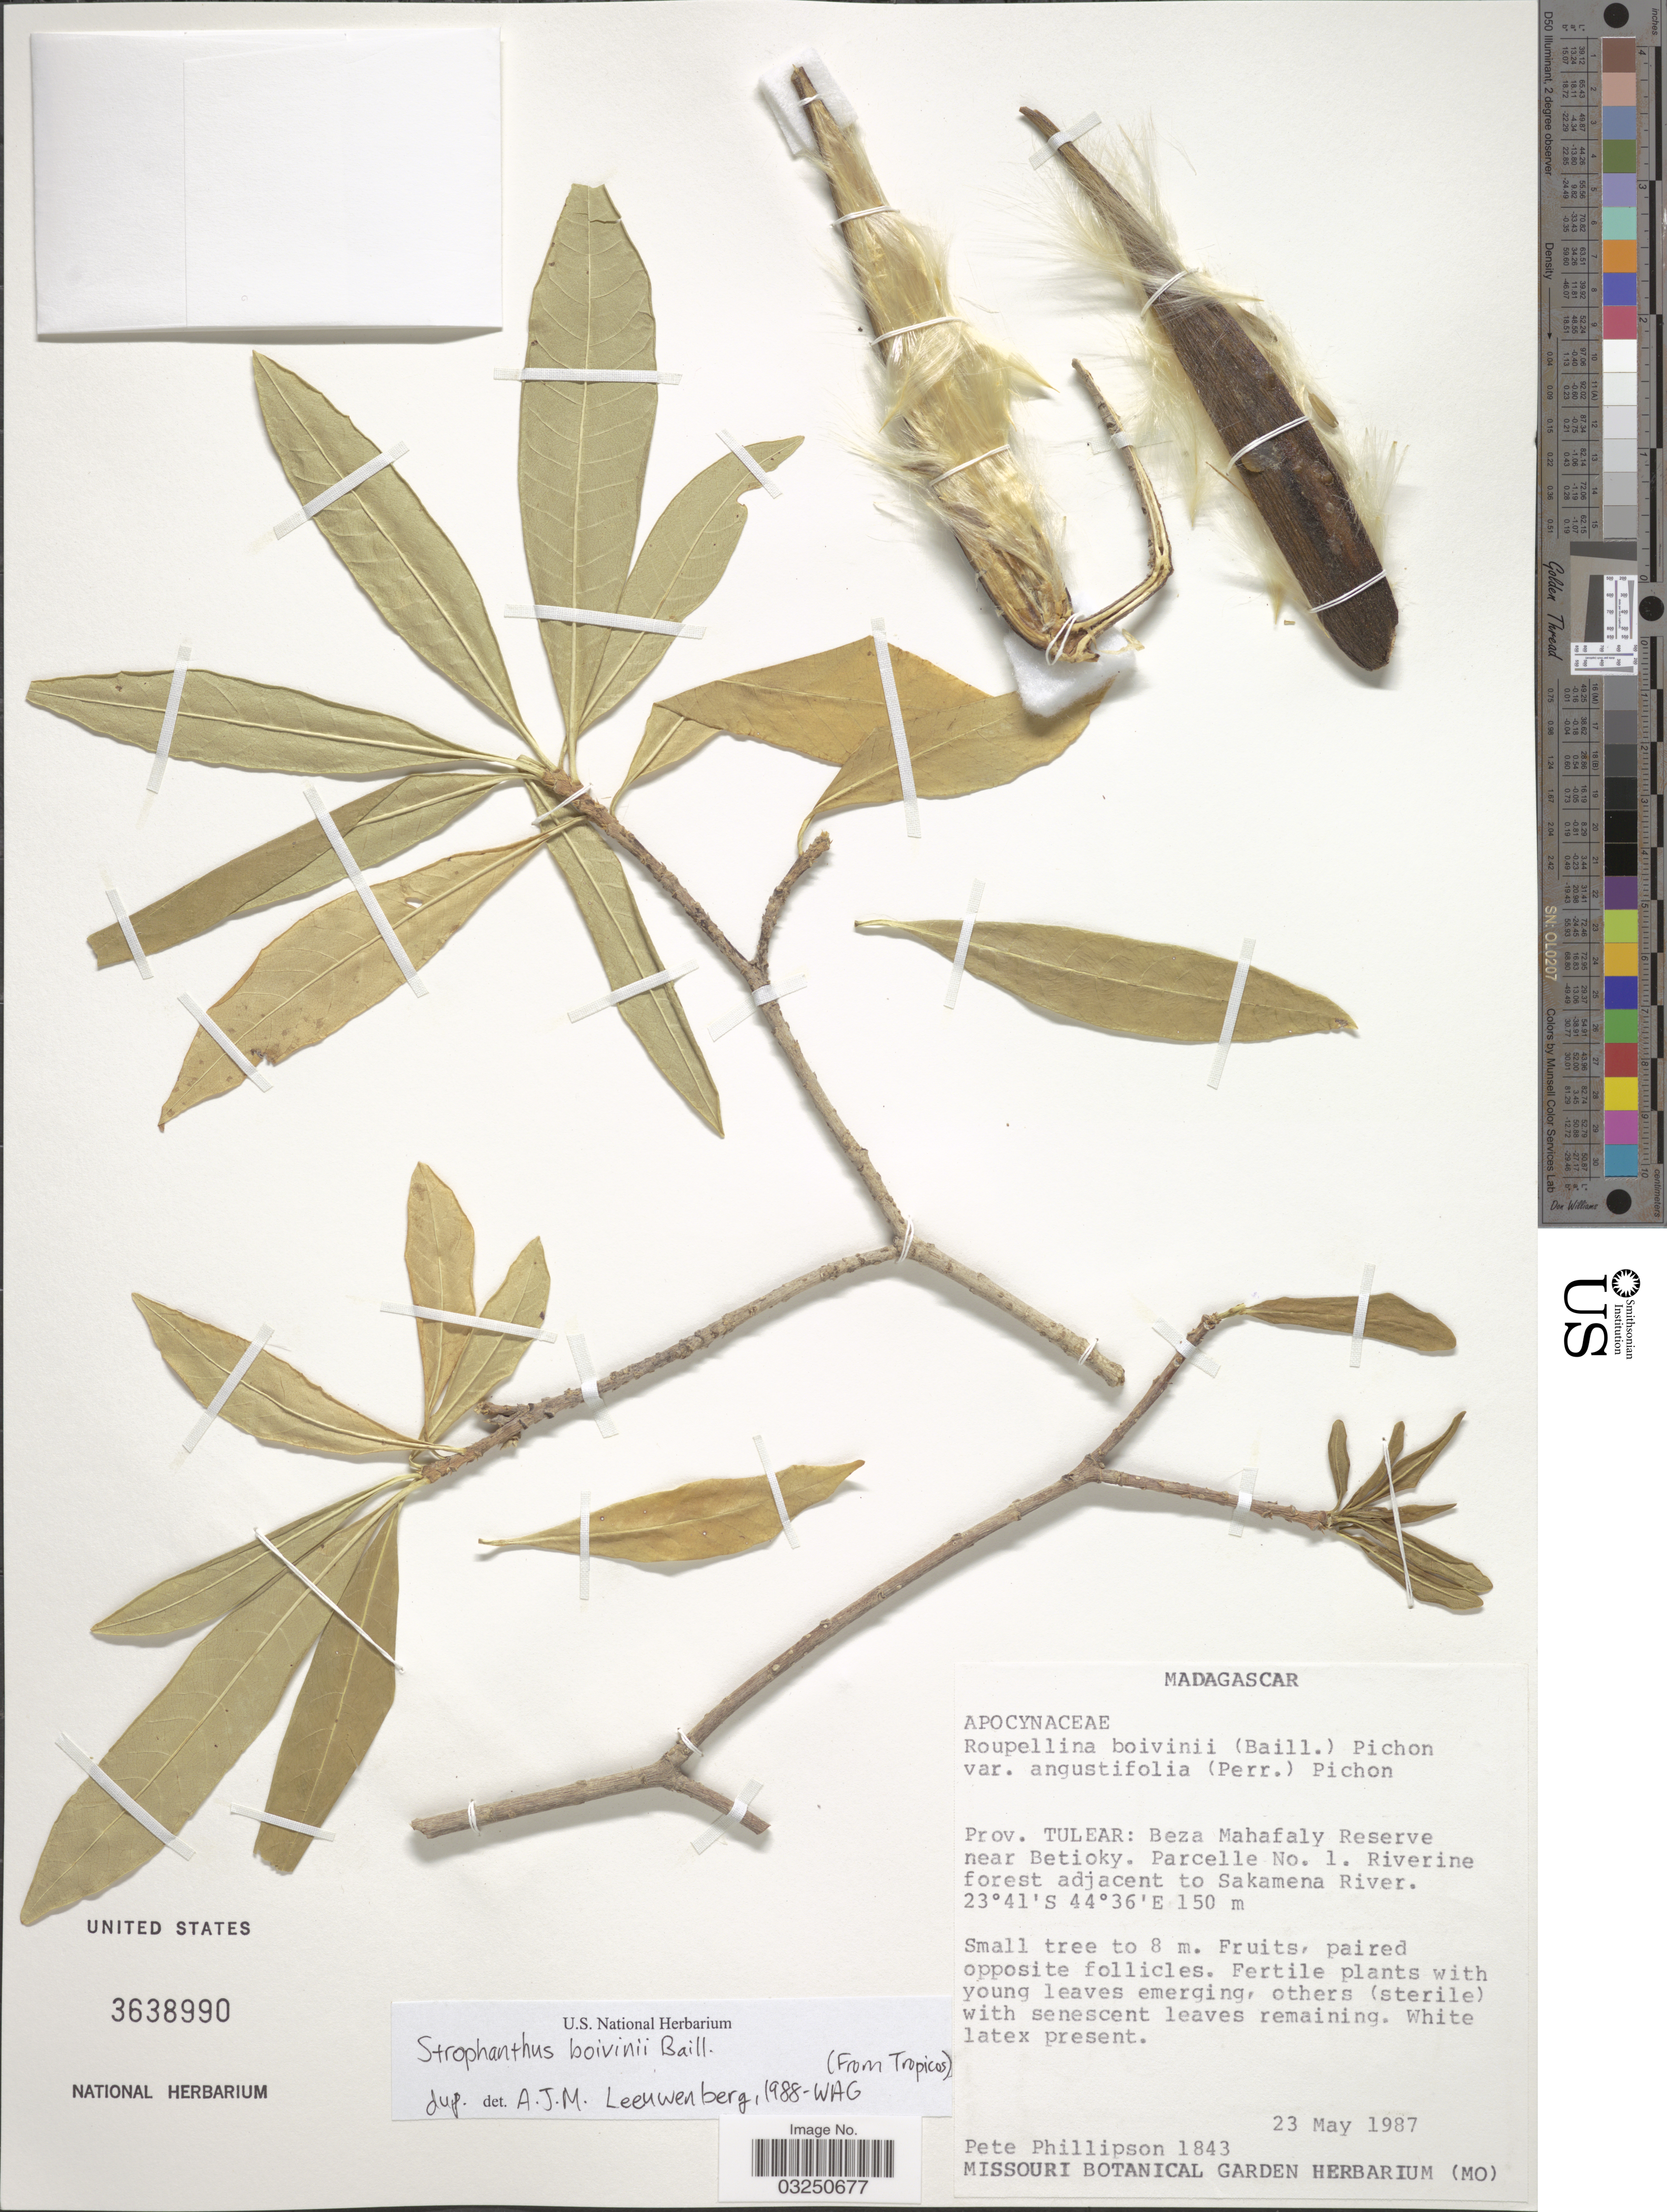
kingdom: Plantae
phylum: Tracheophyta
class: Magnoliopsida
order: Gentianales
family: Apocynaceae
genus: Roupellina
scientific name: Roupellina boivinii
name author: (Baill.) Pichon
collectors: P. B. Phillipson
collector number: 1843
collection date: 1987-05-23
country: Madagascar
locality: Prov. Tulear: Beza Mahafaly Reserve near Betioky. Parcelle No. 1. Riverine forest adjacent to Sakamena River.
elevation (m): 150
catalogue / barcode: US 3638990